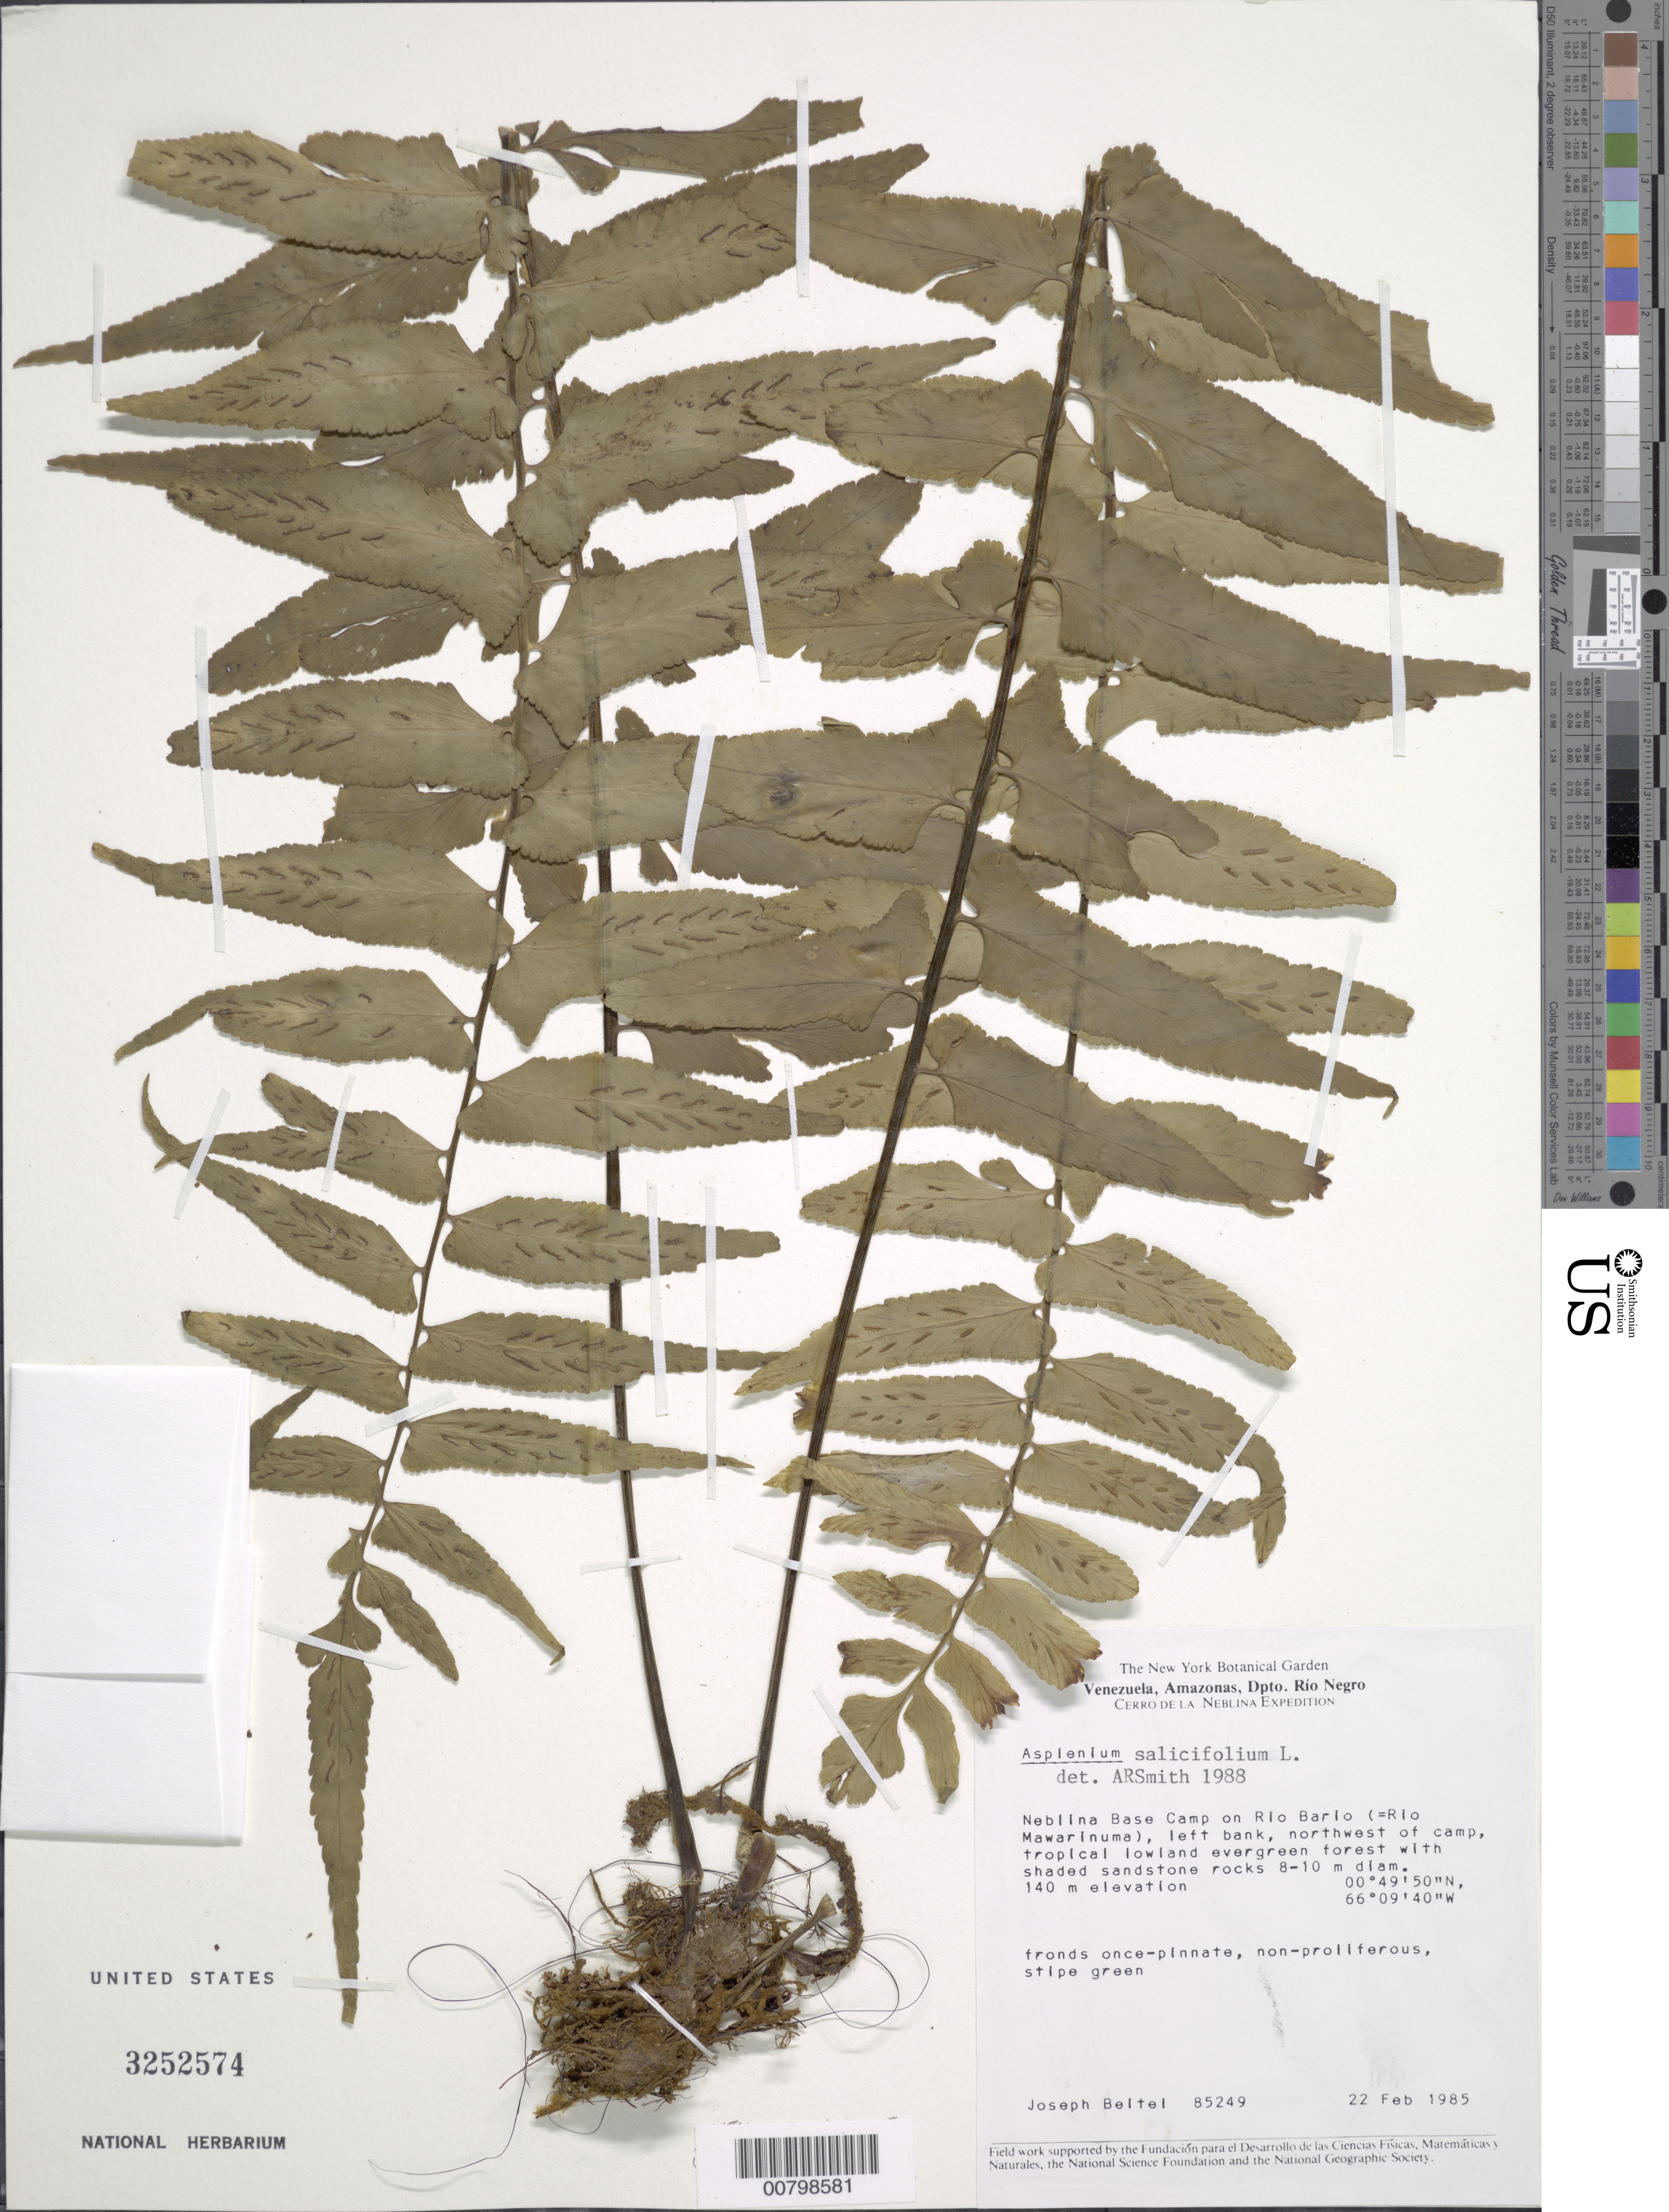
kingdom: Plantae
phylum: Tracheophyta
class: Polypodiopsida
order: Polypodiales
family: Aspleniaceae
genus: Asplenium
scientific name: Asplenium salicifolium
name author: L.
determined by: Smith, Alan R., (UC)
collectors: J. M. Beitel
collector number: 85249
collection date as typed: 22-Feb-85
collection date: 1985-02-22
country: Venezuela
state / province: Amazonas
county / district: Río Negro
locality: Neblina Base Camp on Río Barío (Río Mawarinuma), left bank, NE of Base Camp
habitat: Tropical lowland evergreen forest with shaded sandstone rocks 8-10 m diam; on rock surface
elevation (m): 140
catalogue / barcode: US 3252574